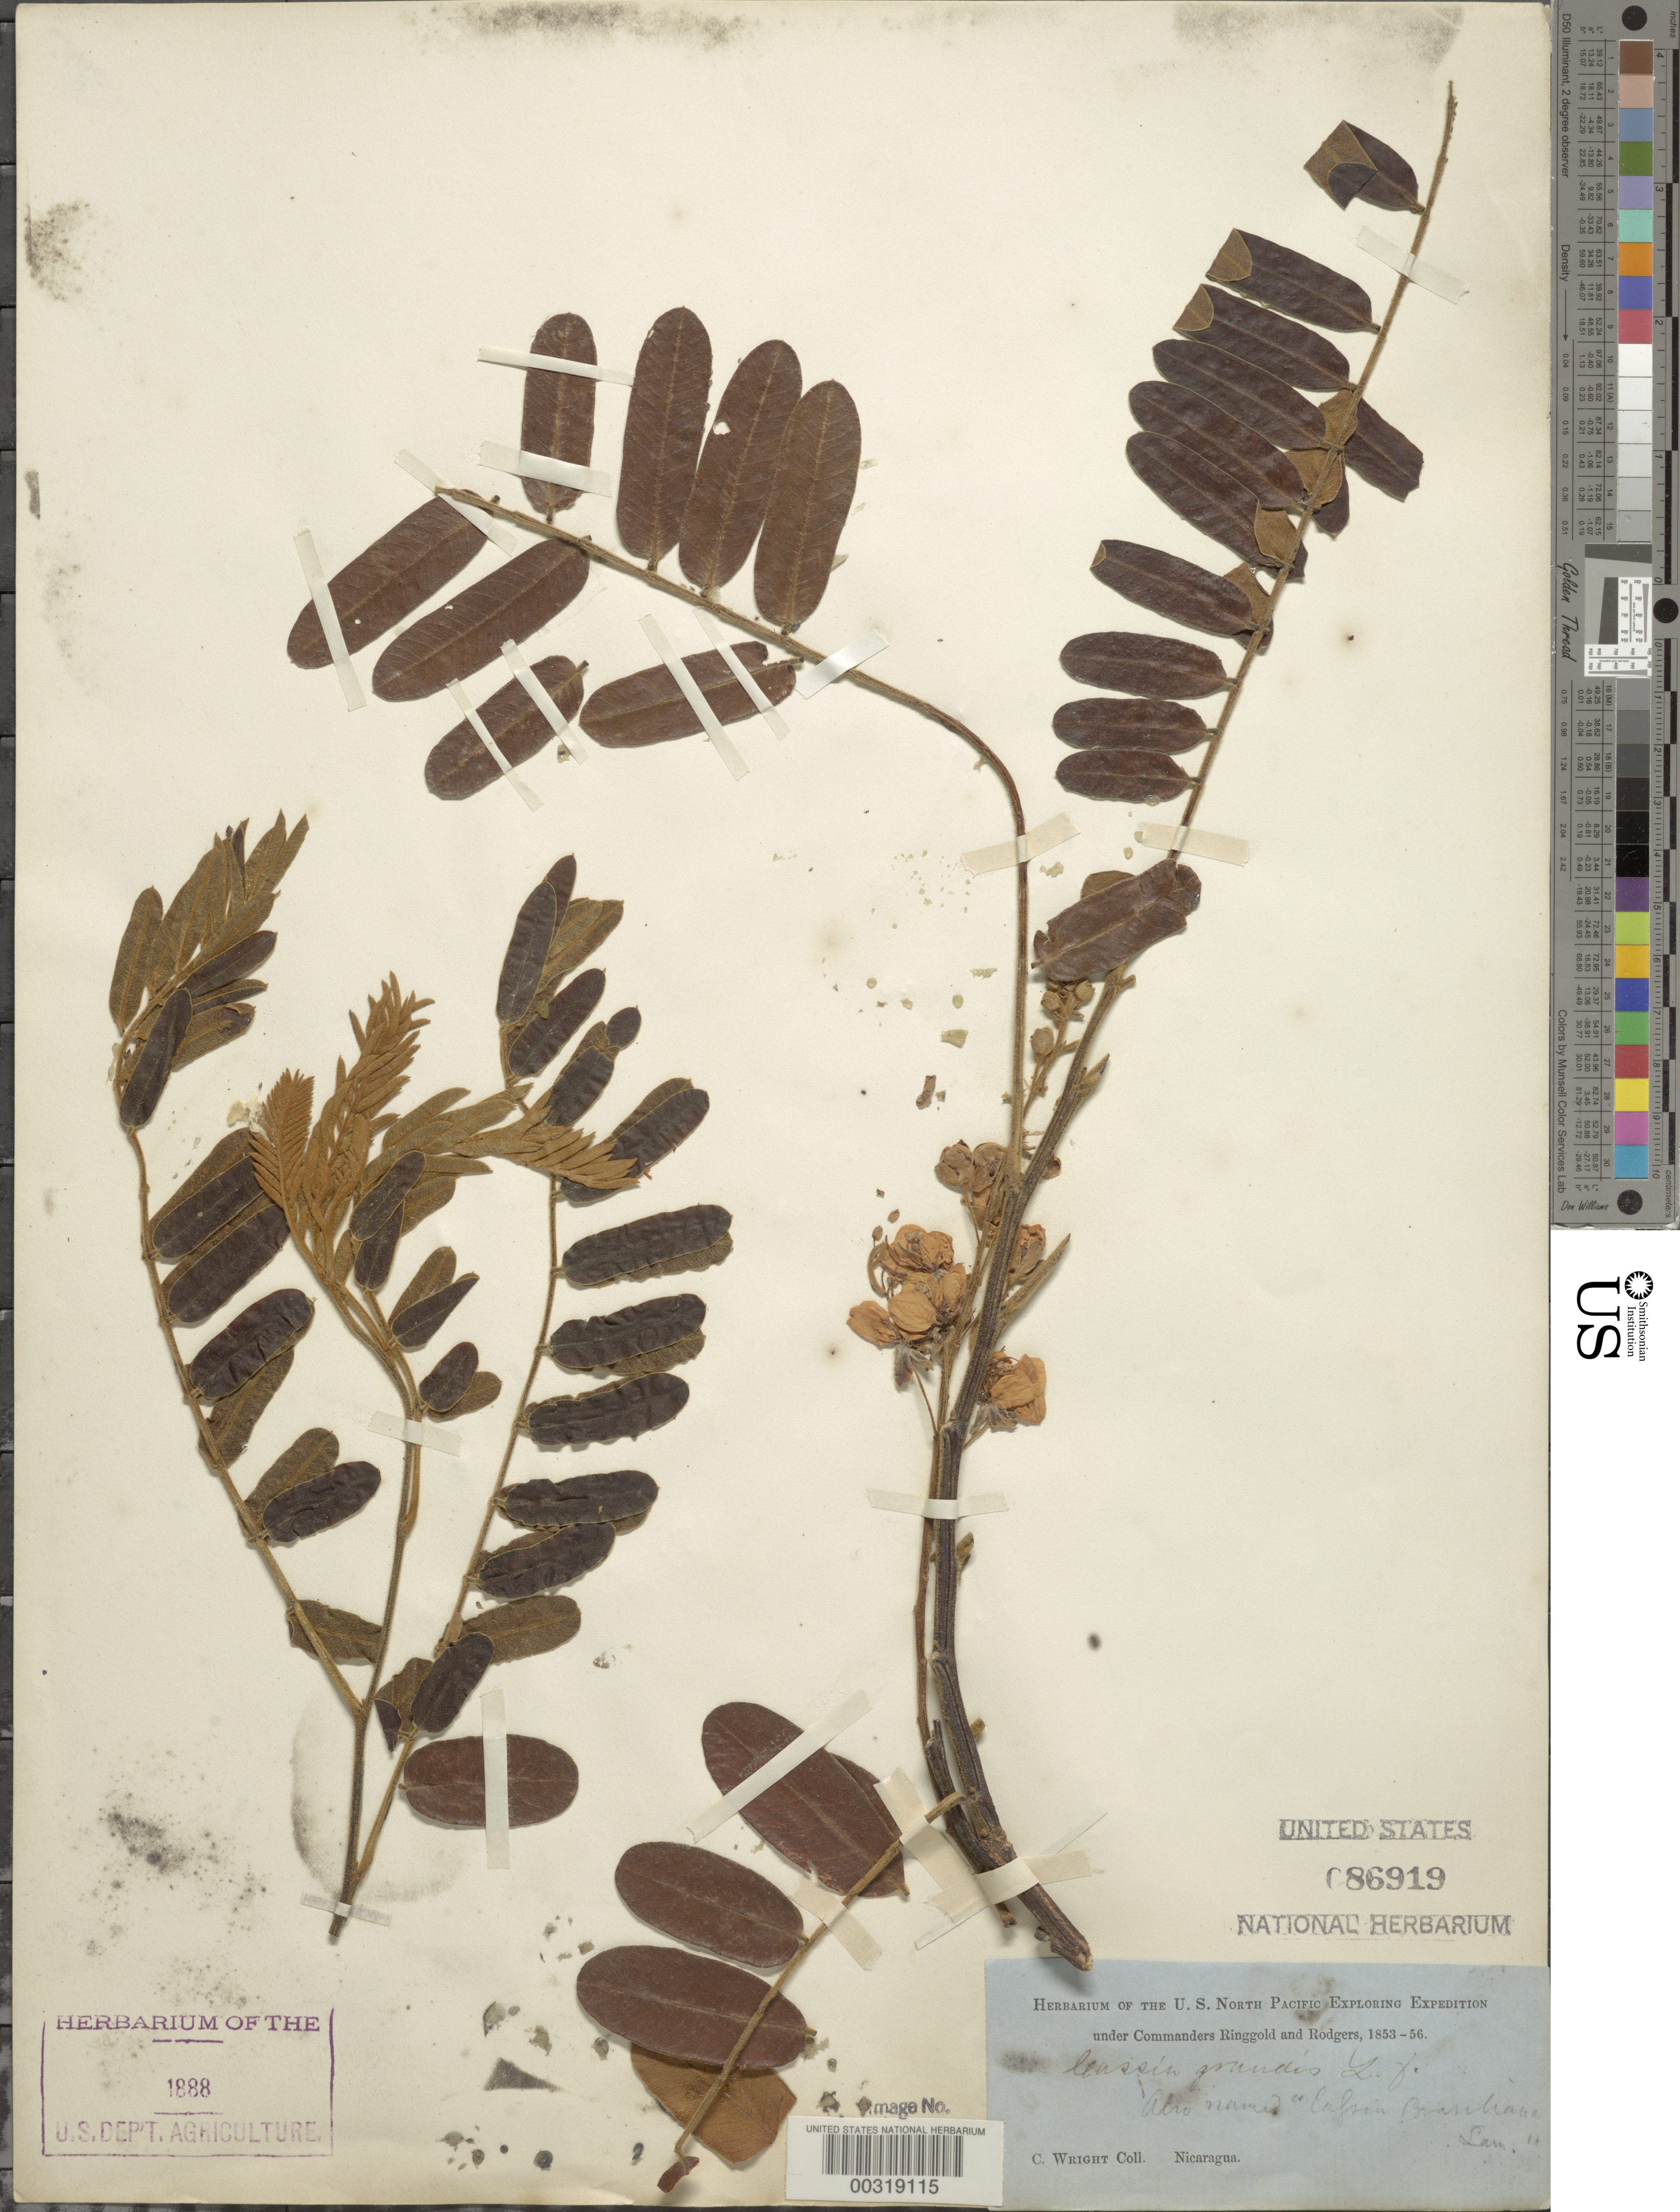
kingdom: Plantae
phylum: Tracheophyta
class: Magnoliopsida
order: Fabales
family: Fabaceae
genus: Cassia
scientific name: Cassia grandis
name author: L. f.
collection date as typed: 1853 to -- -- 1856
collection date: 1853/1856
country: Nicaragua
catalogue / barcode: US 86919